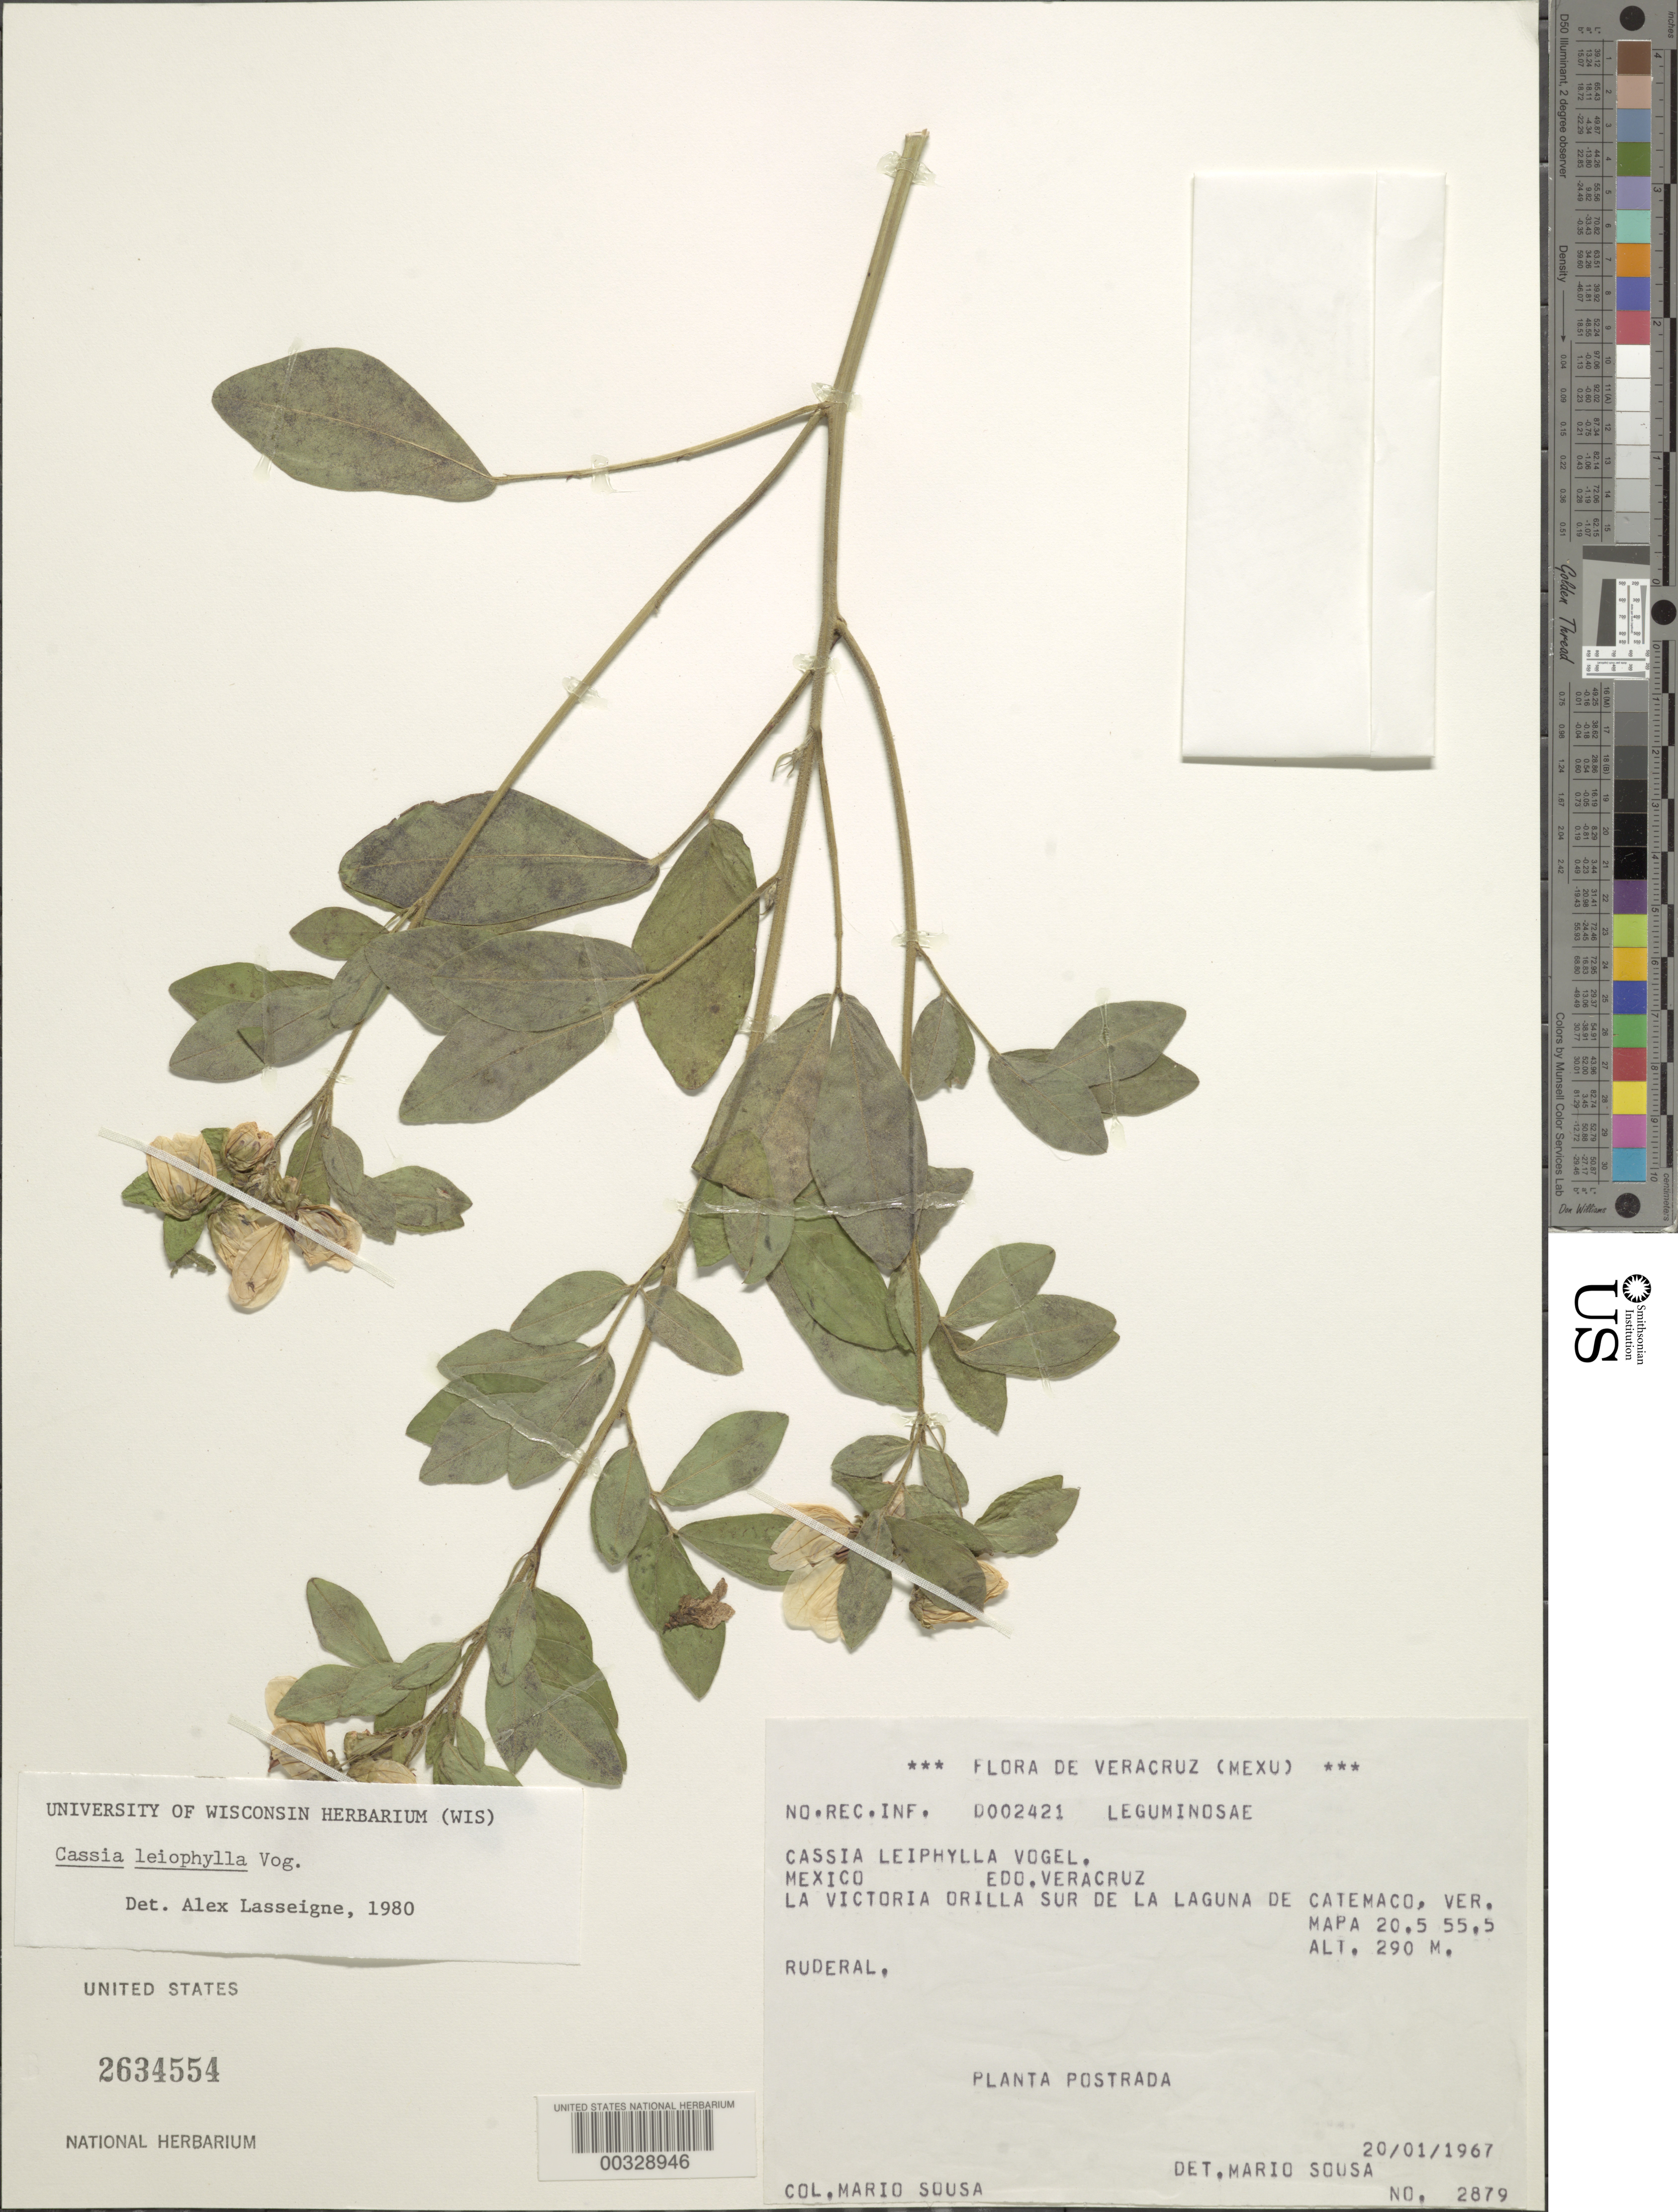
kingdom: Plantae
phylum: Tracheophyta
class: Magnoliopsida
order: Fabales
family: Fabaceae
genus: Senna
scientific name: Senna leiophylla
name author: (Vogel) H.S. Irwin & Barneby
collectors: M. Sousa S.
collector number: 2879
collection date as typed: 20 Jan 1967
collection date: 1967-01-20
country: Mexico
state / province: Veracruz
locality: La Victoria, banks S of la laguna de catemaco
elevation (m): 290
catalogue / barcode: US 2634554